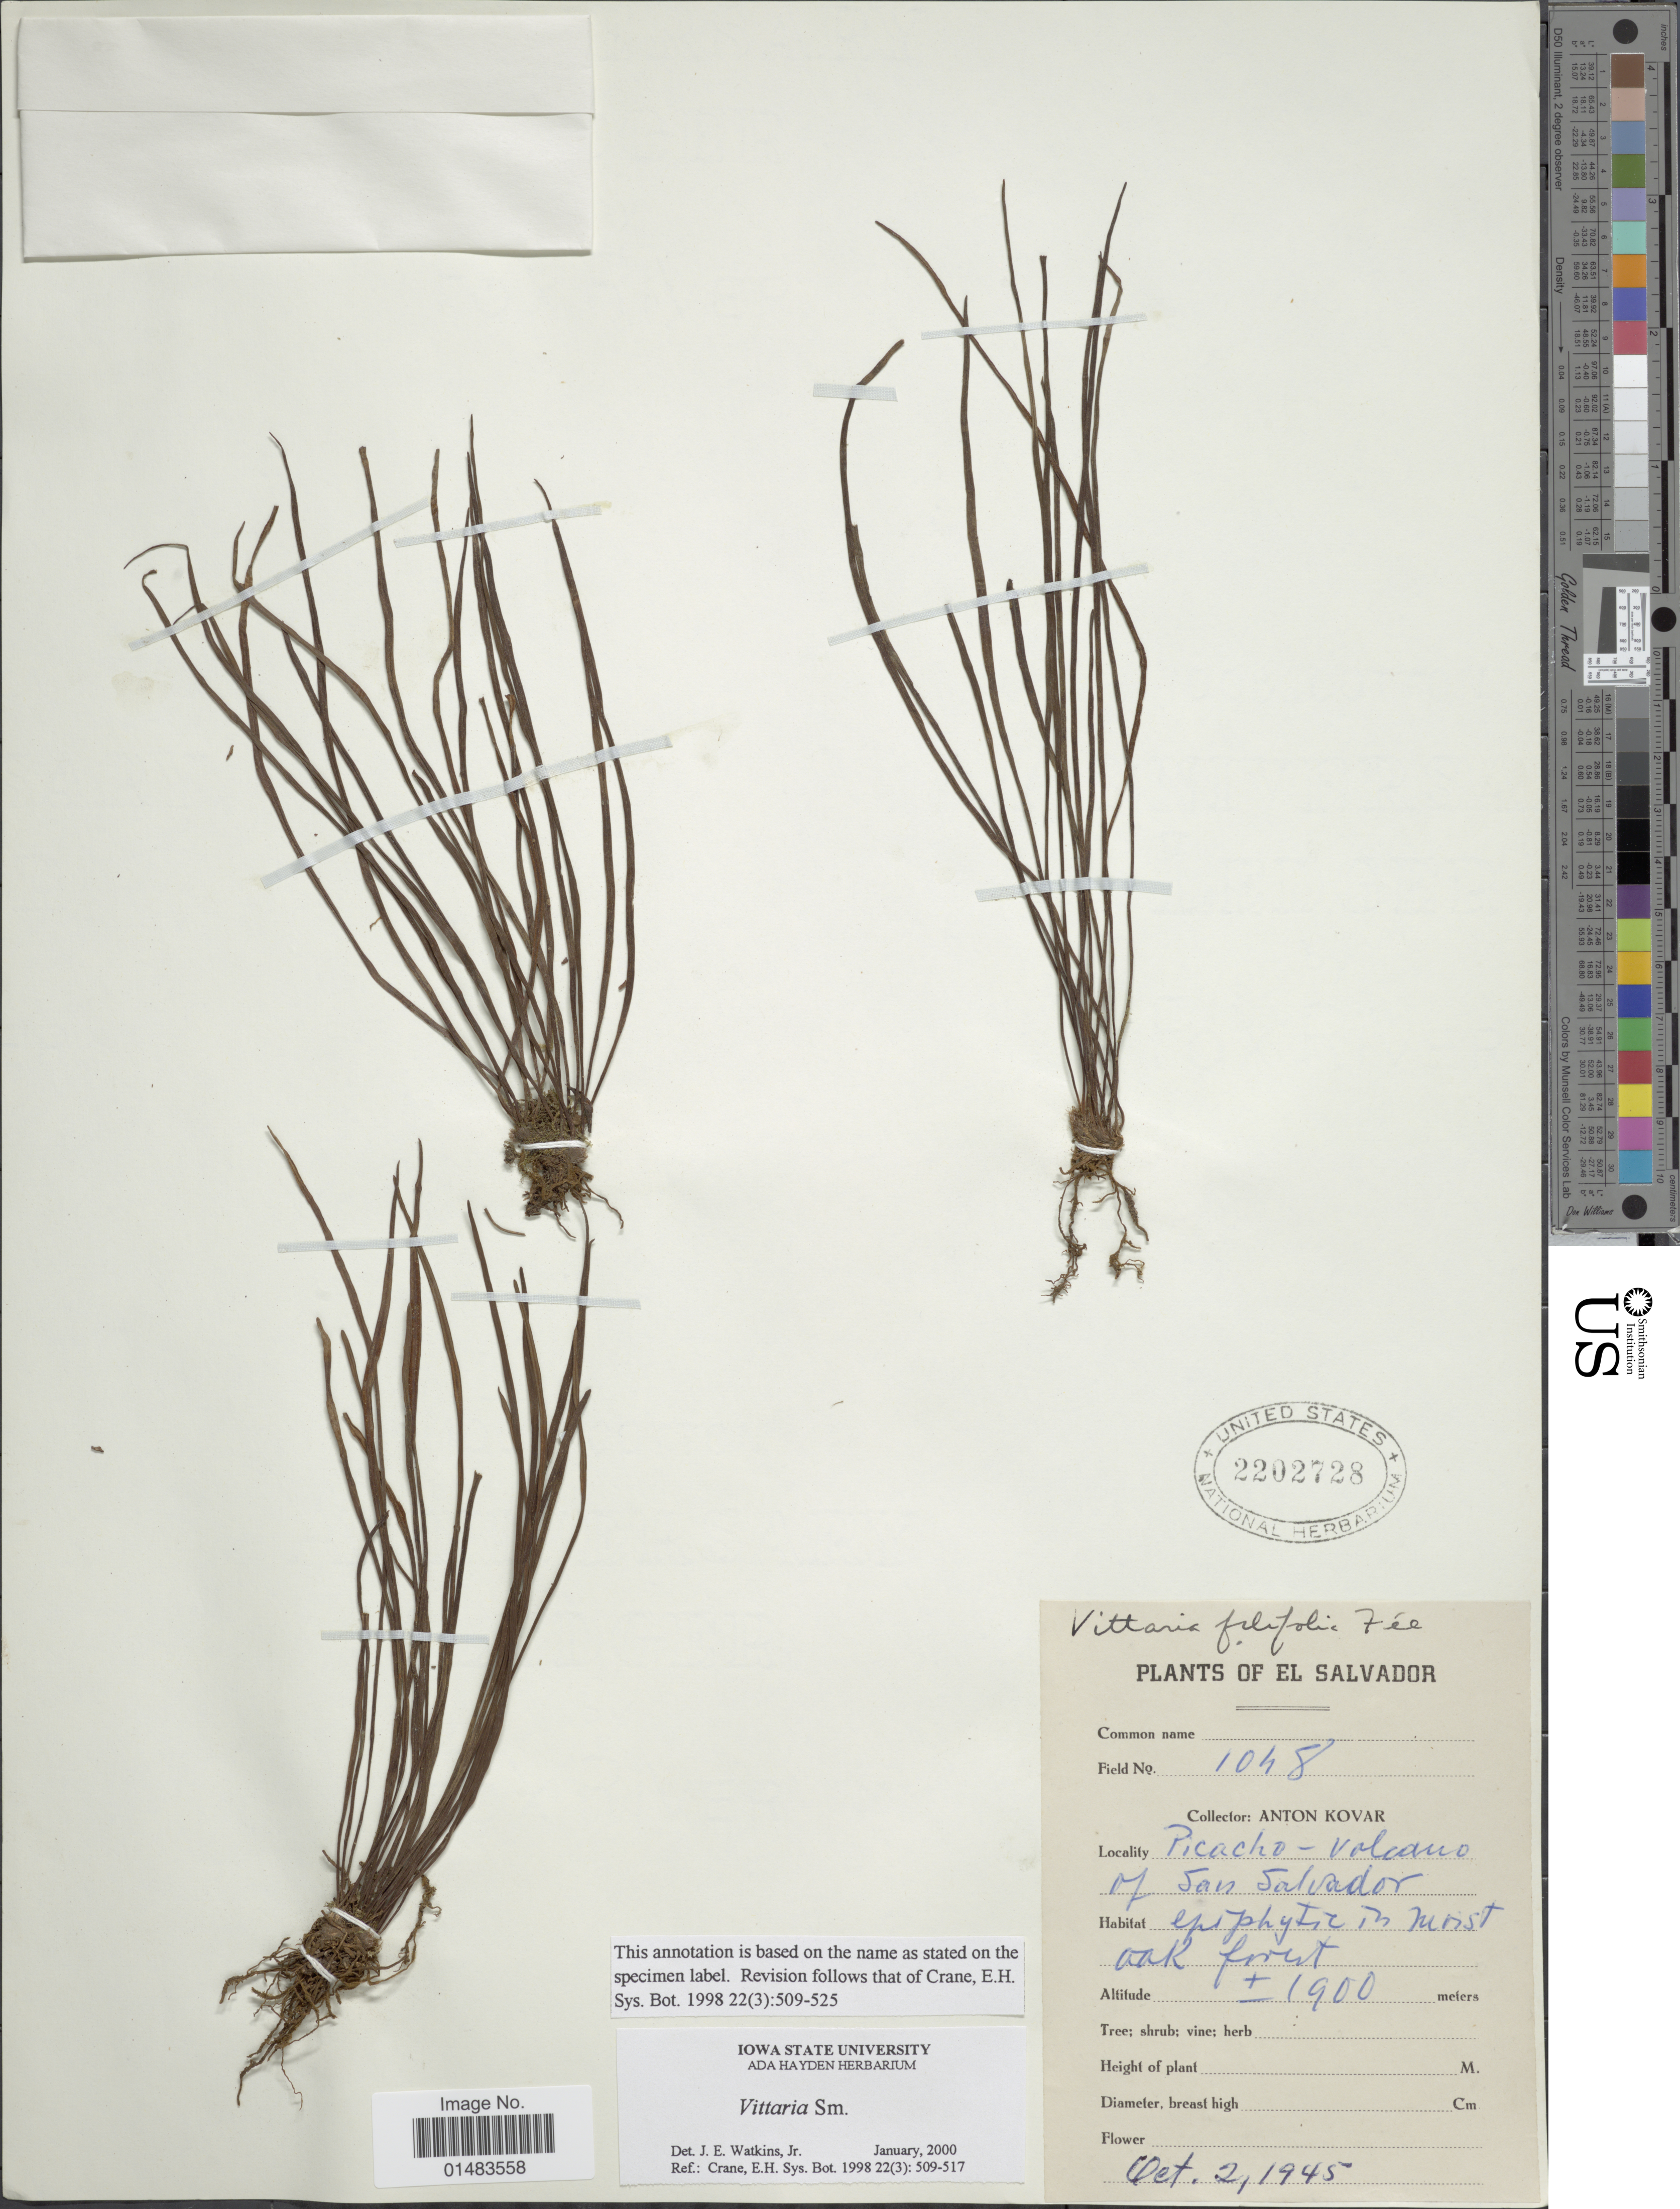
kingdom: Plantae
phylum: Tracheophyta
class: Polypodiopsida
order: Polypodiales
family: Pteridaceae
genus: Vittaria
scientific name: Vittaria graminifolia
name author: Kaulf.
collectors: A. Kovar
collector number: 1048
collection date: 1945-10-02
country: El Salvador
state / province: San Salvador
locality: El Salvador, Picacho - Volcano of San Salvador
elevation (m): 1900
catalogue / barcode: US 2202728